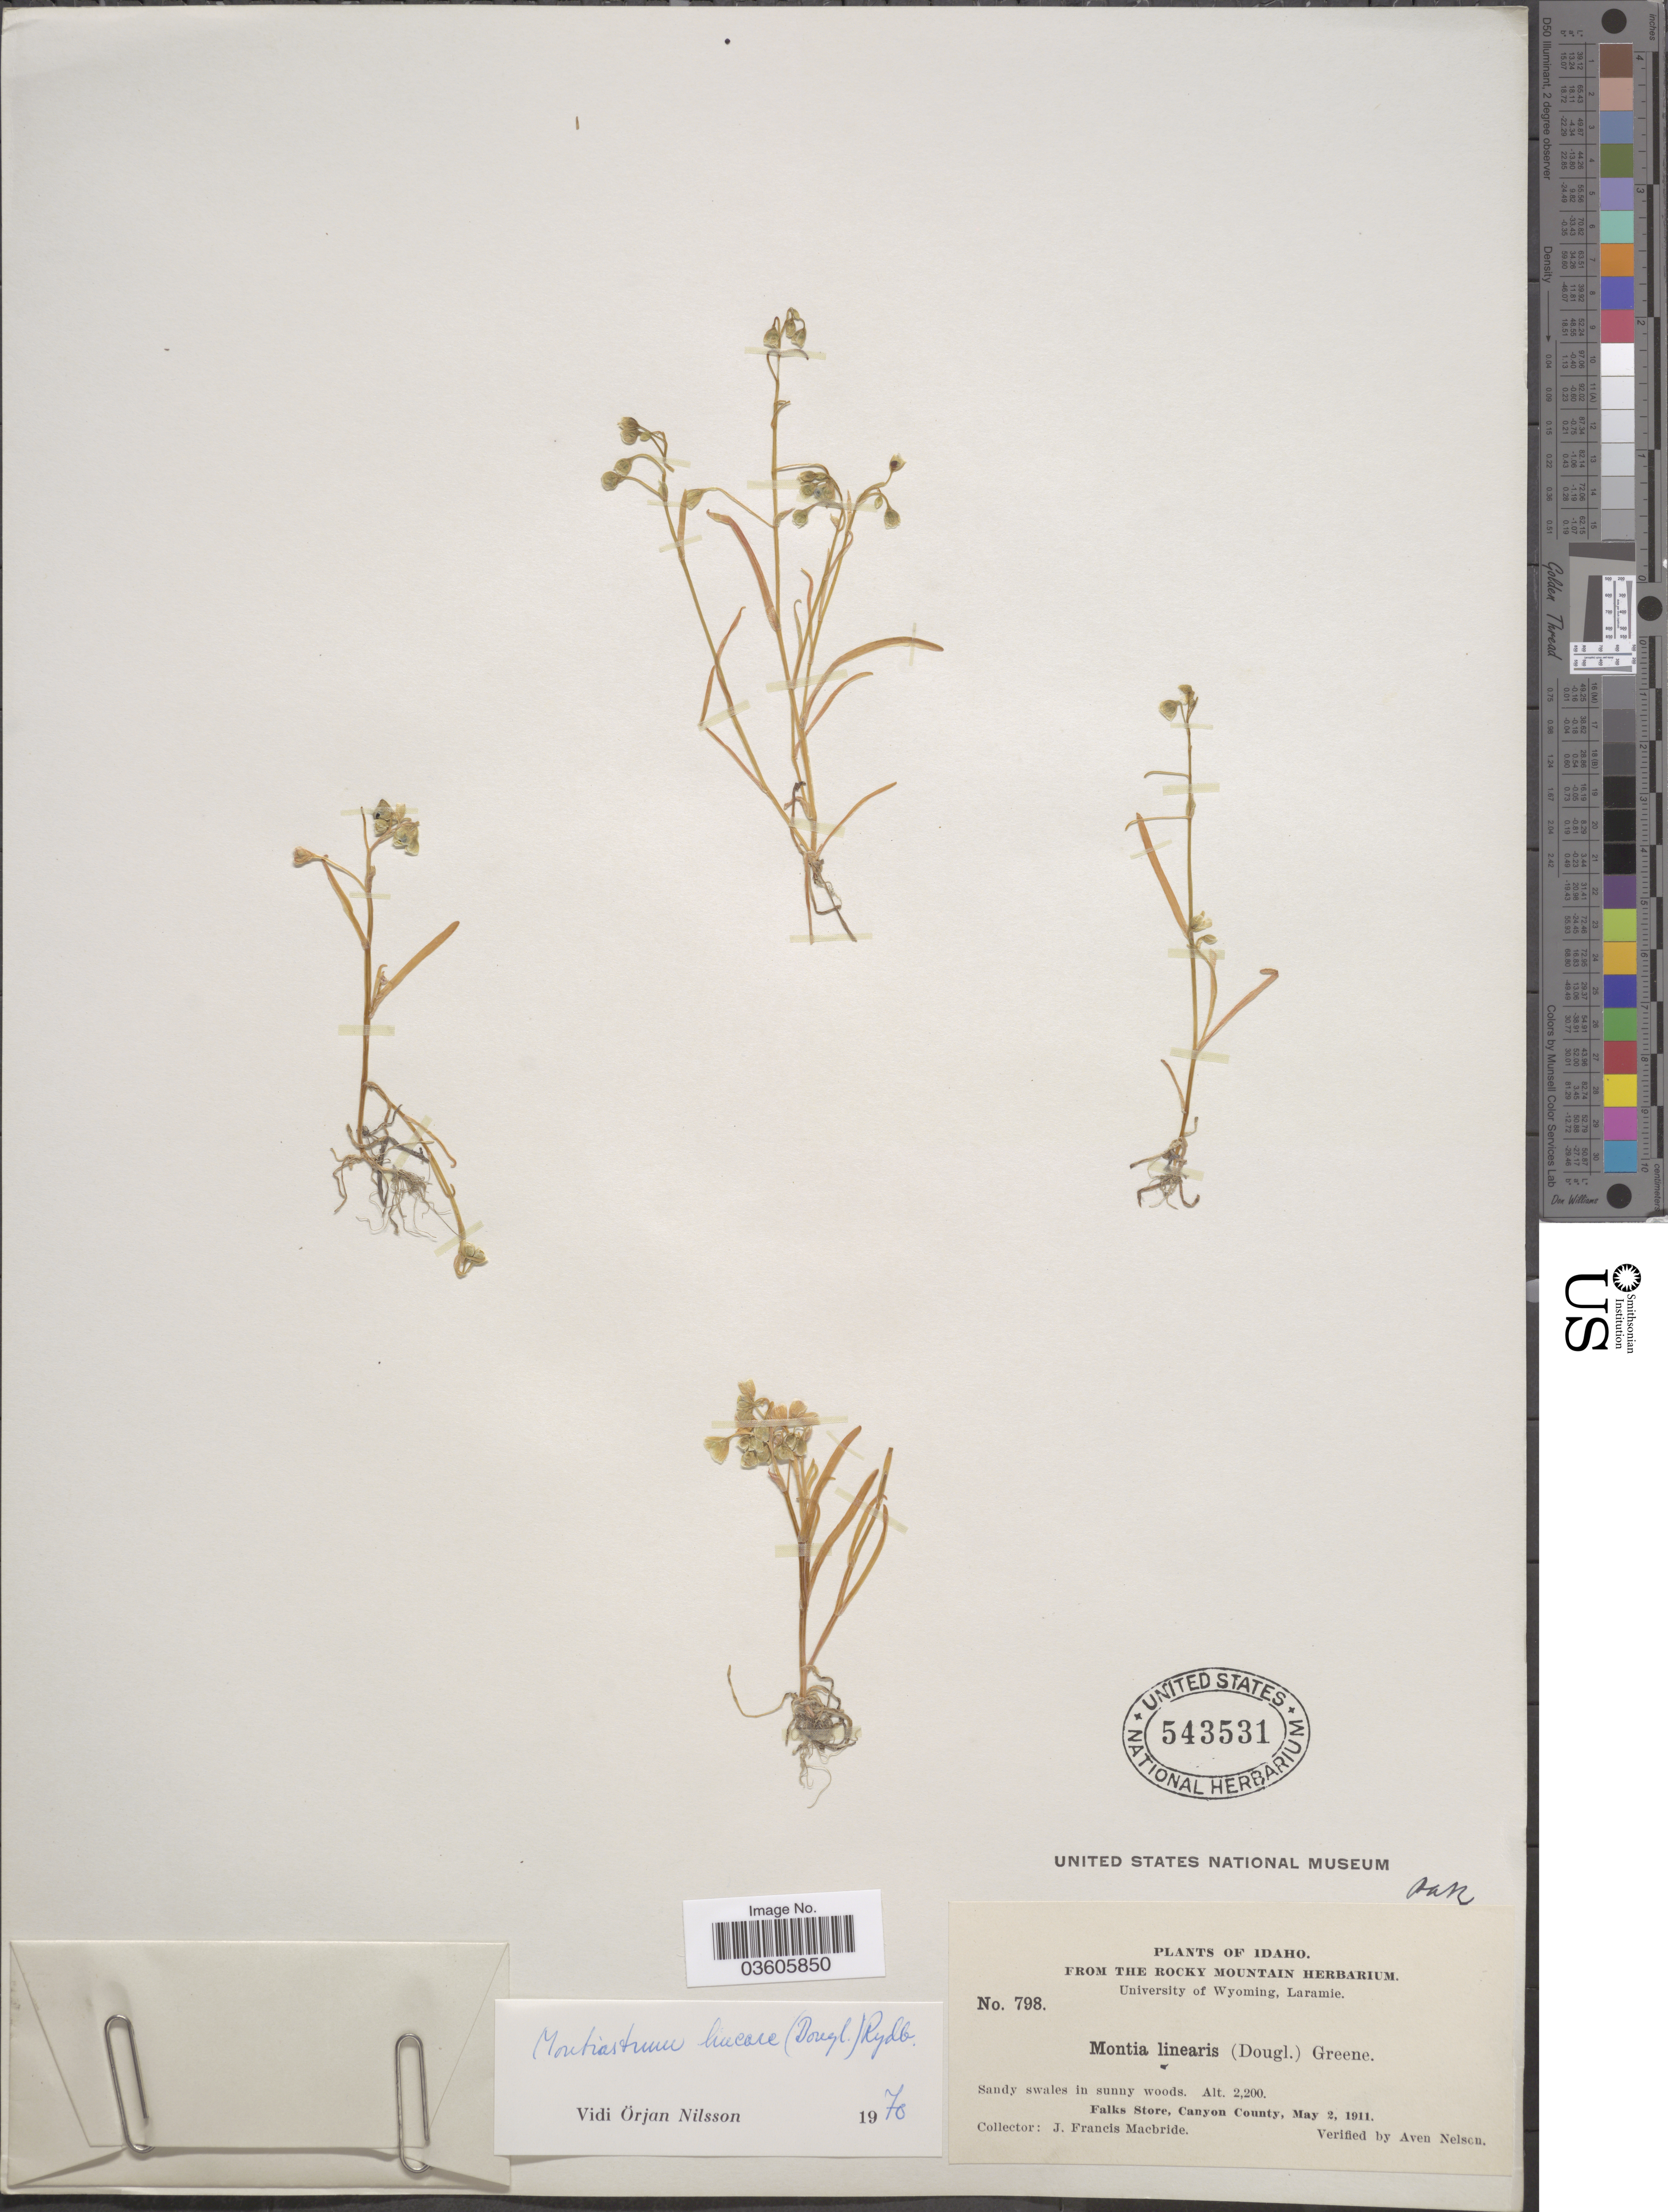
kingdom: Plantae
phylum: Tracheophyta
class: Magnoliopsida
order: Caryophyllales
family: Montiaceae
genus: Montia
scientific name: Montia linearis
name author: (Douglas) Greene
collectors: J. F. Macbride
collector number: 798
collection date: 1911-05-02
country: United States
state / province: Idaho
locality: Falks Store, Canyon County.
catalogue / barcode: US 543531